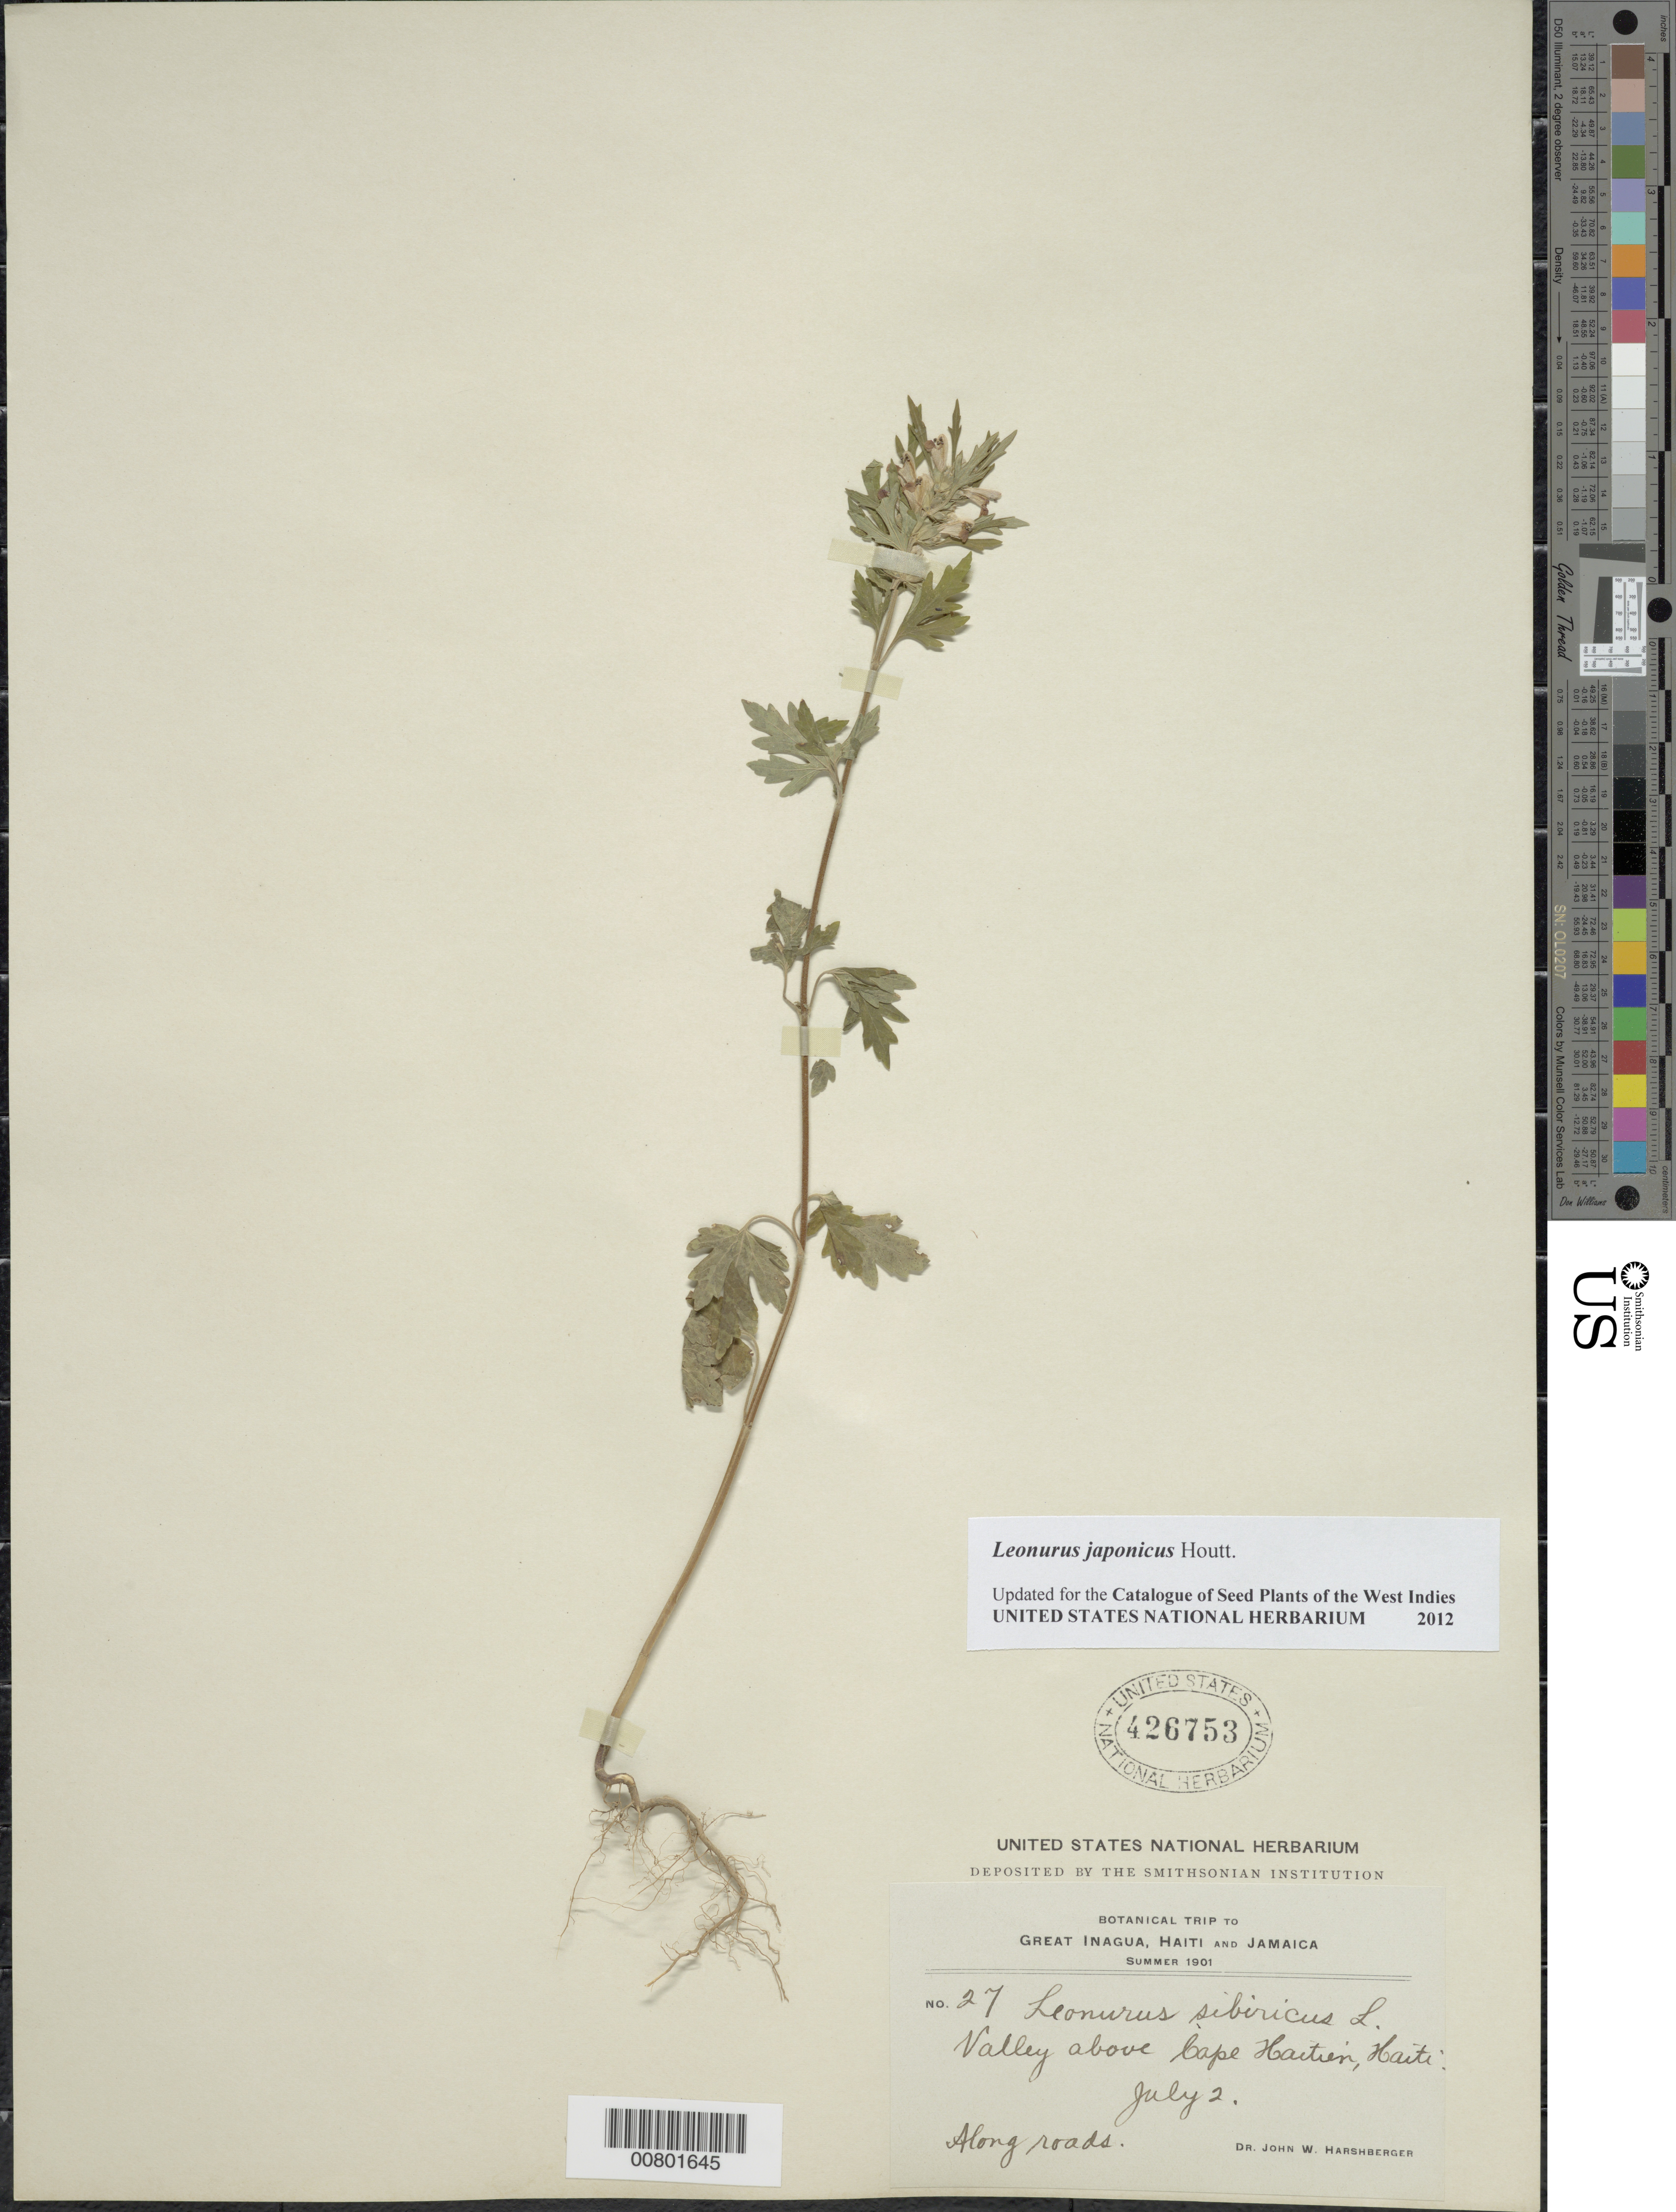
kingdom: Plantae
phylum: Tracheophyta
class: Magnoliopsida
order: Lamiales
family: Lamiaceae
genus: Leonurus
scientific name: Leonurus japonicus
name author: Houtt.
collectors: J. A. Harshberger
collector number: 27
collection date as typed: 02 Jul 1901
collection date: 1901-07-02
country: Haiti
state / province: Nord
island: Hispaniola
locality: Valley above Cap-Haïtien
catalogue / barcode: US 426753